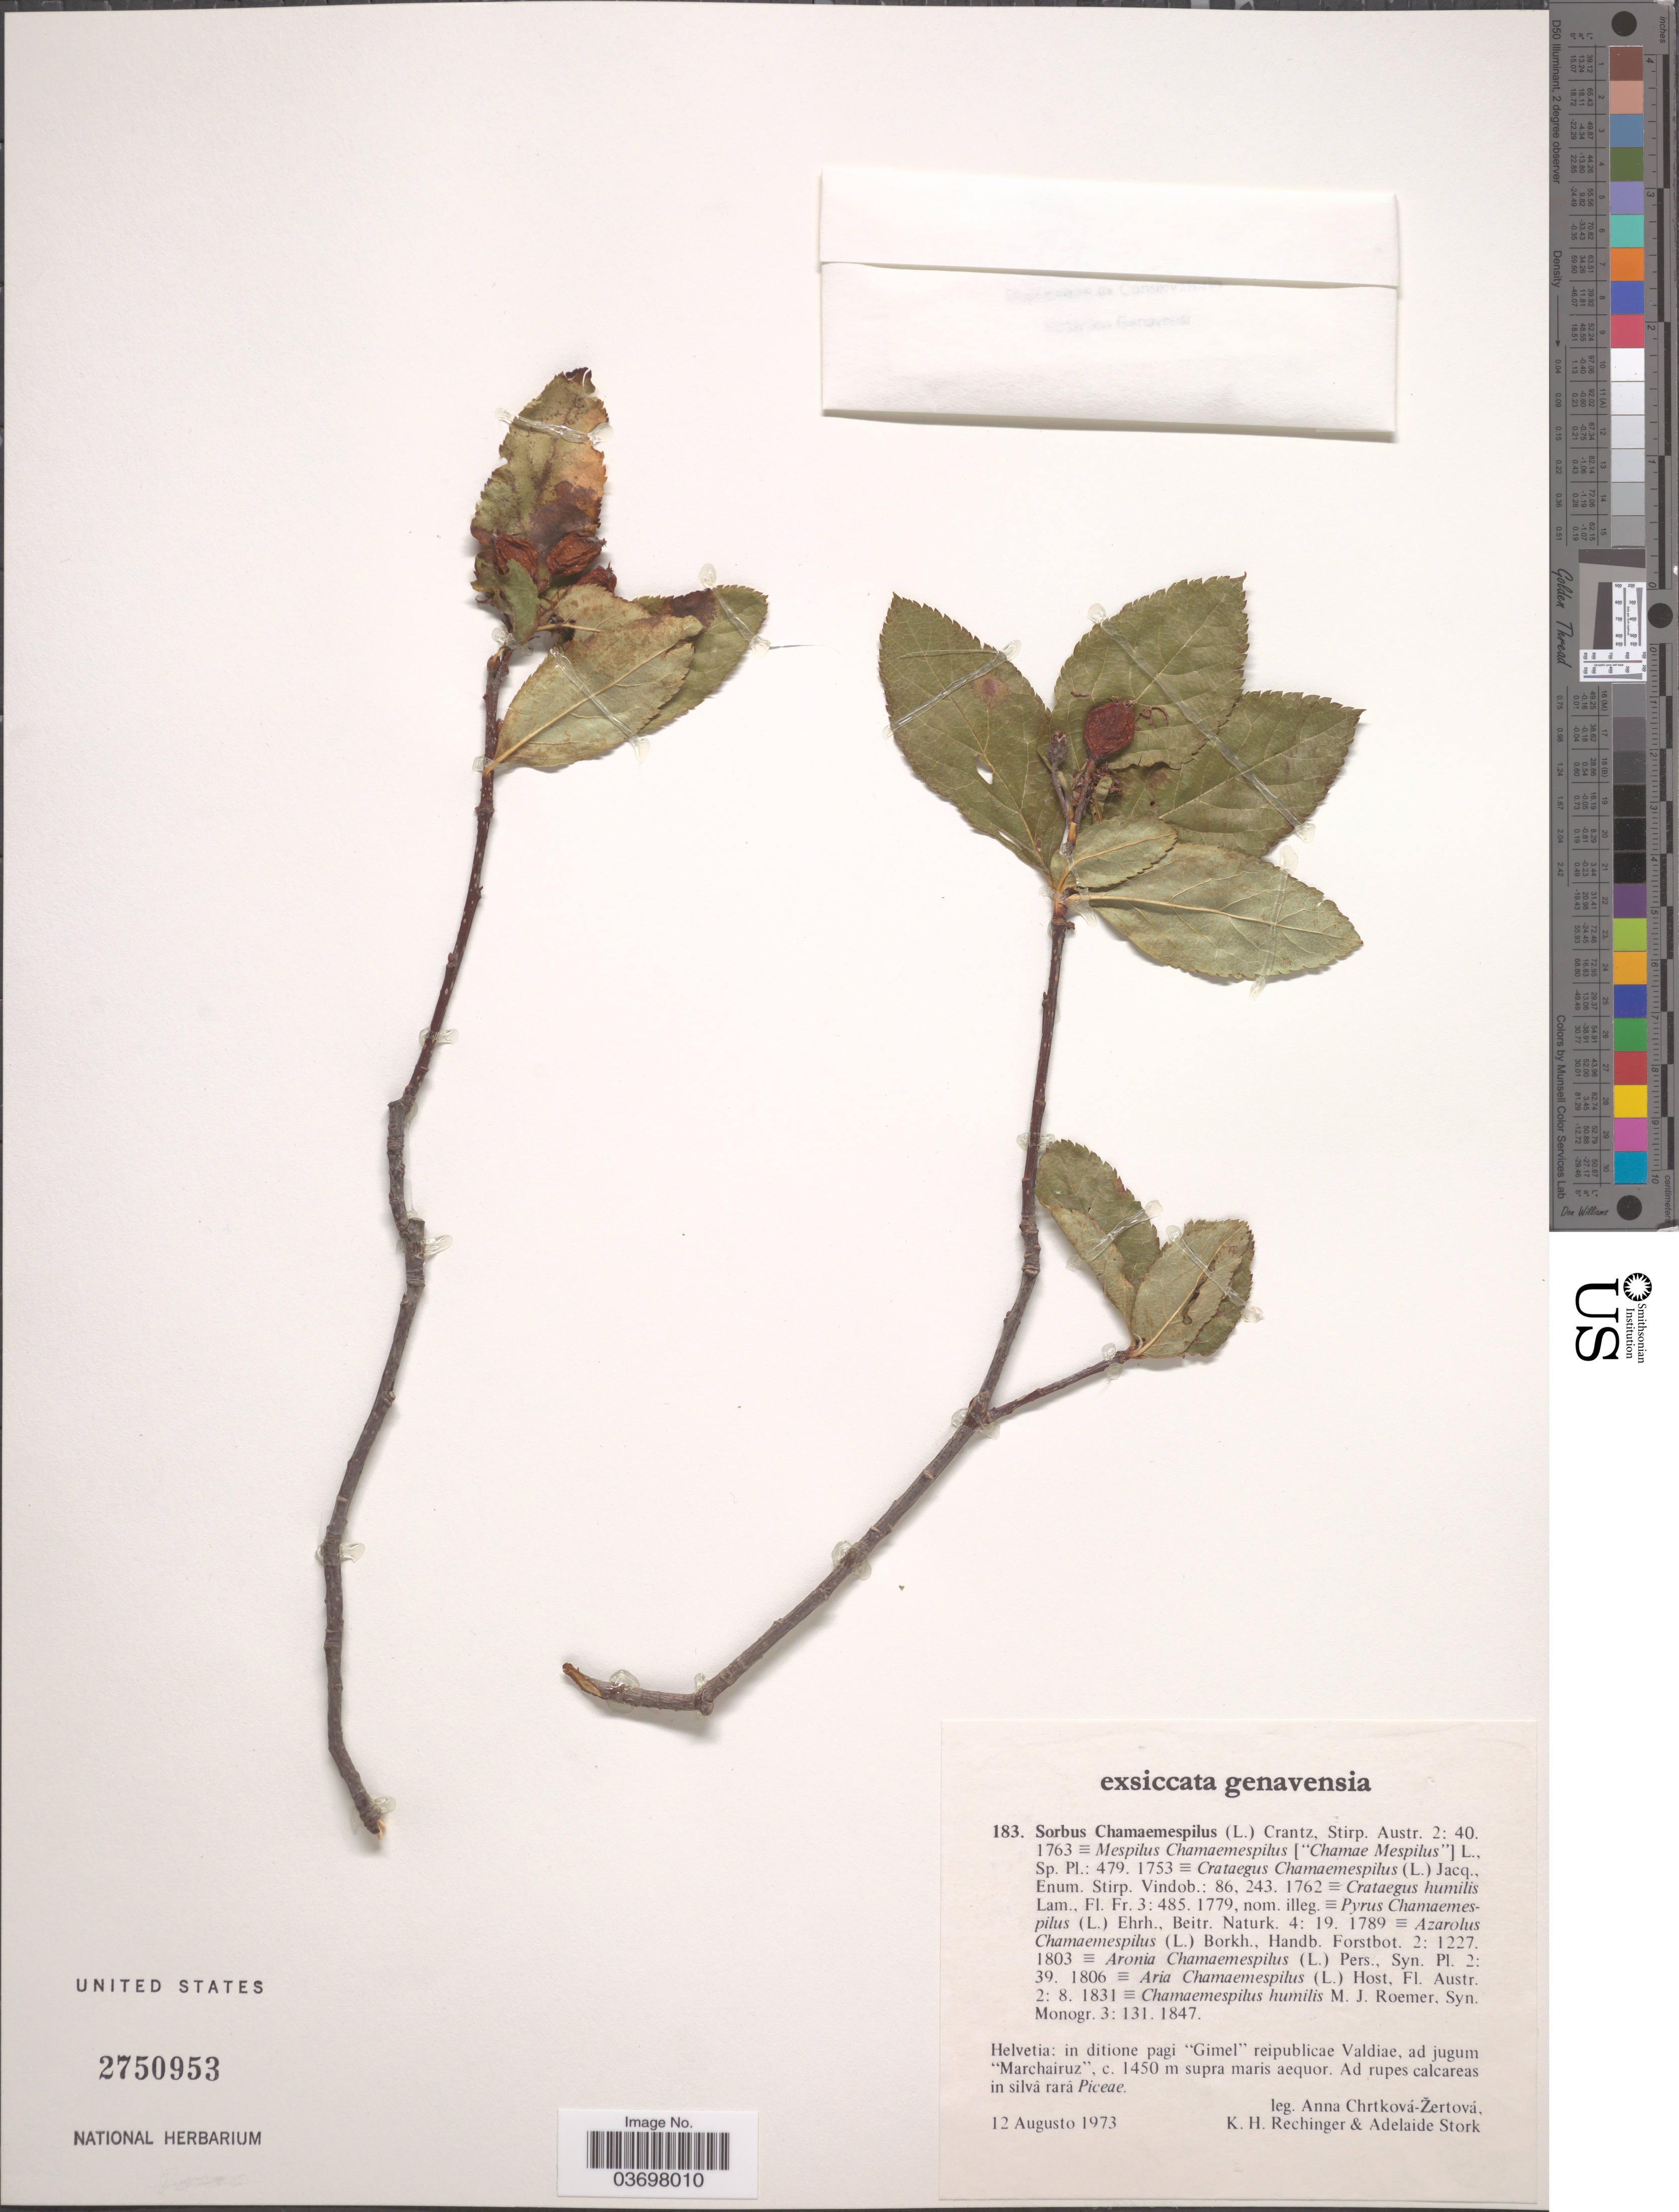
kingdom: Plantae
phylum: Tracheophyta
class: Magnoliopsida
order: Rosales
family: Rosaceae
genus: Chamaemespilus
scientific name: Chamaemespilus alpina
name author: (Mill.) K.R. Robertson & J.B. Phipps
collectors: A. Chrtkova-Zertova, K. H. Rechinger & A. Stork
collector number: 183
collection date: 1973-08-12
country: Switzerland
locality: Genavensia. [unsure placement] Helvetia: in ditione pagi "Gimel"reipublicae Valdiae, ad jugum "Marchairuz".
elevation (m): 1450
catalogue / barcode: US 2750953